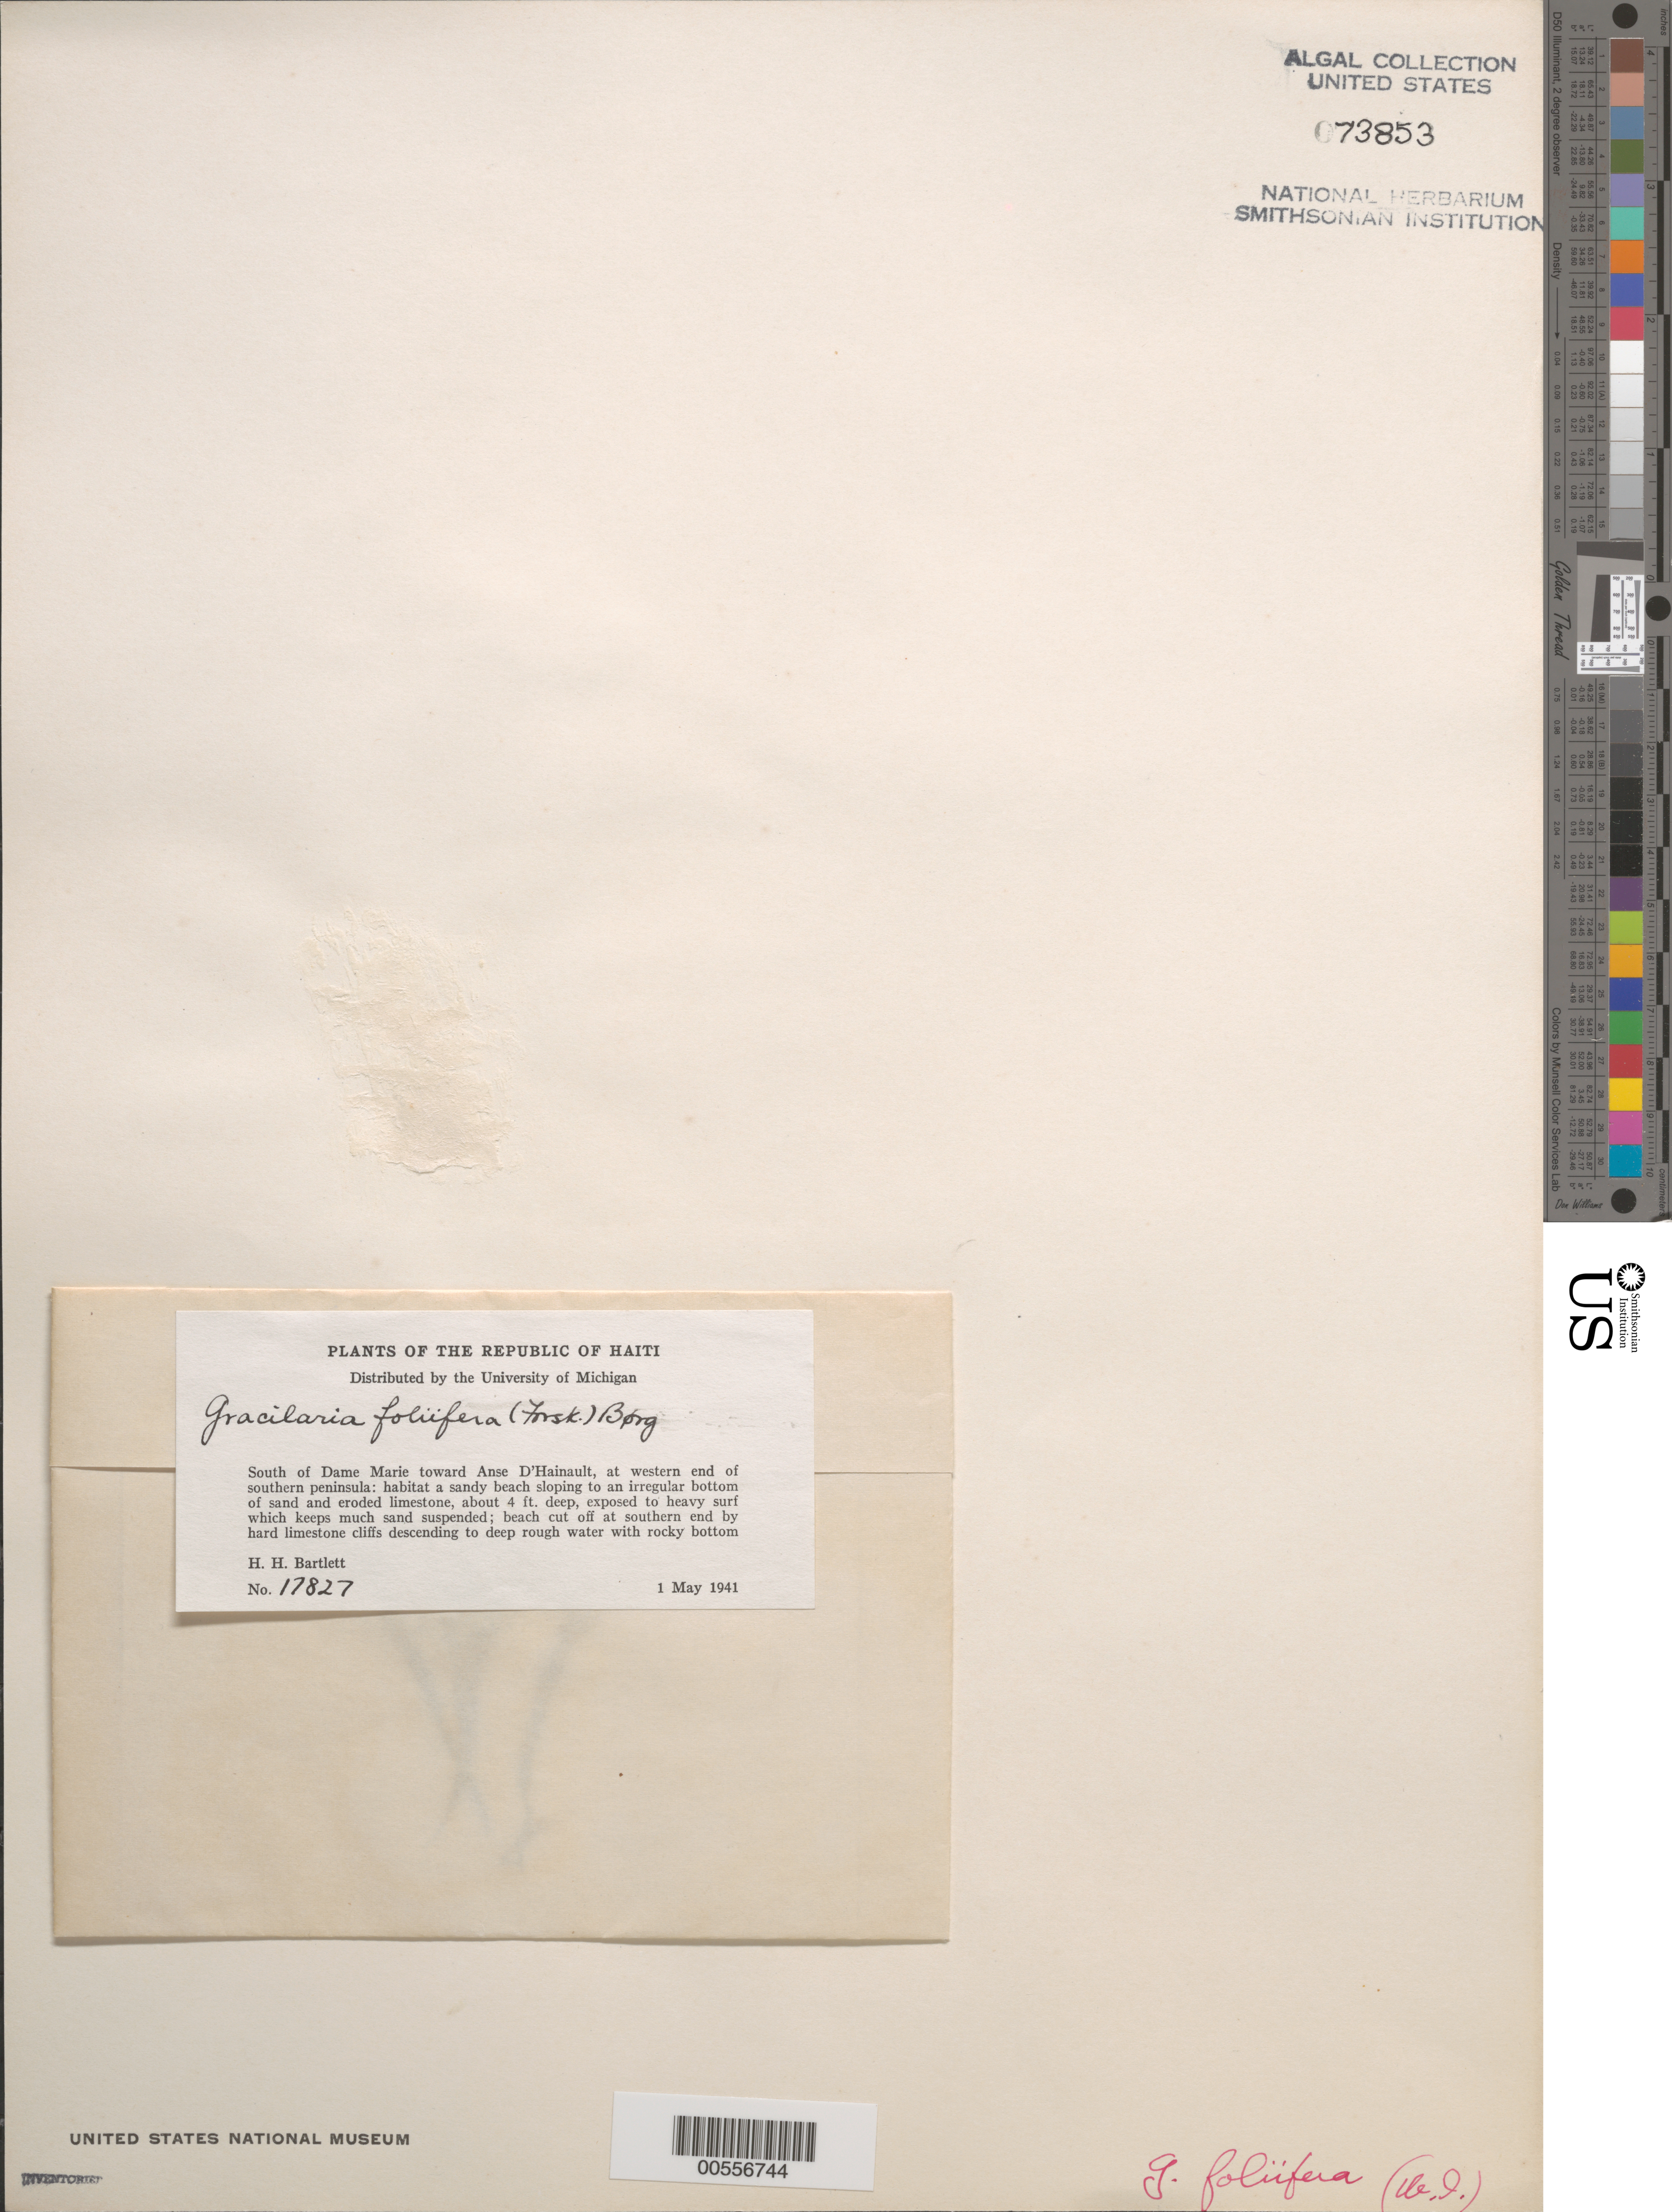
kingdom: Plantae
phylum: Rhodophyta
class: Florideophyceae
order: Gracilariales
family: Gracilariaceae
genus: Gracilaria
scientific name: Gracilaria foliifera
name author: (Forssk.) Børgesen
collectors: H. H. Bartlett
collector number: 17827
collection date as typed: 01 May 1941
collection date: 1941-05-01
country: Haiti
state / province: Sud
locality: South of Dame Marie toward Anse D'Hainault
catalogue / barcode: US 73853